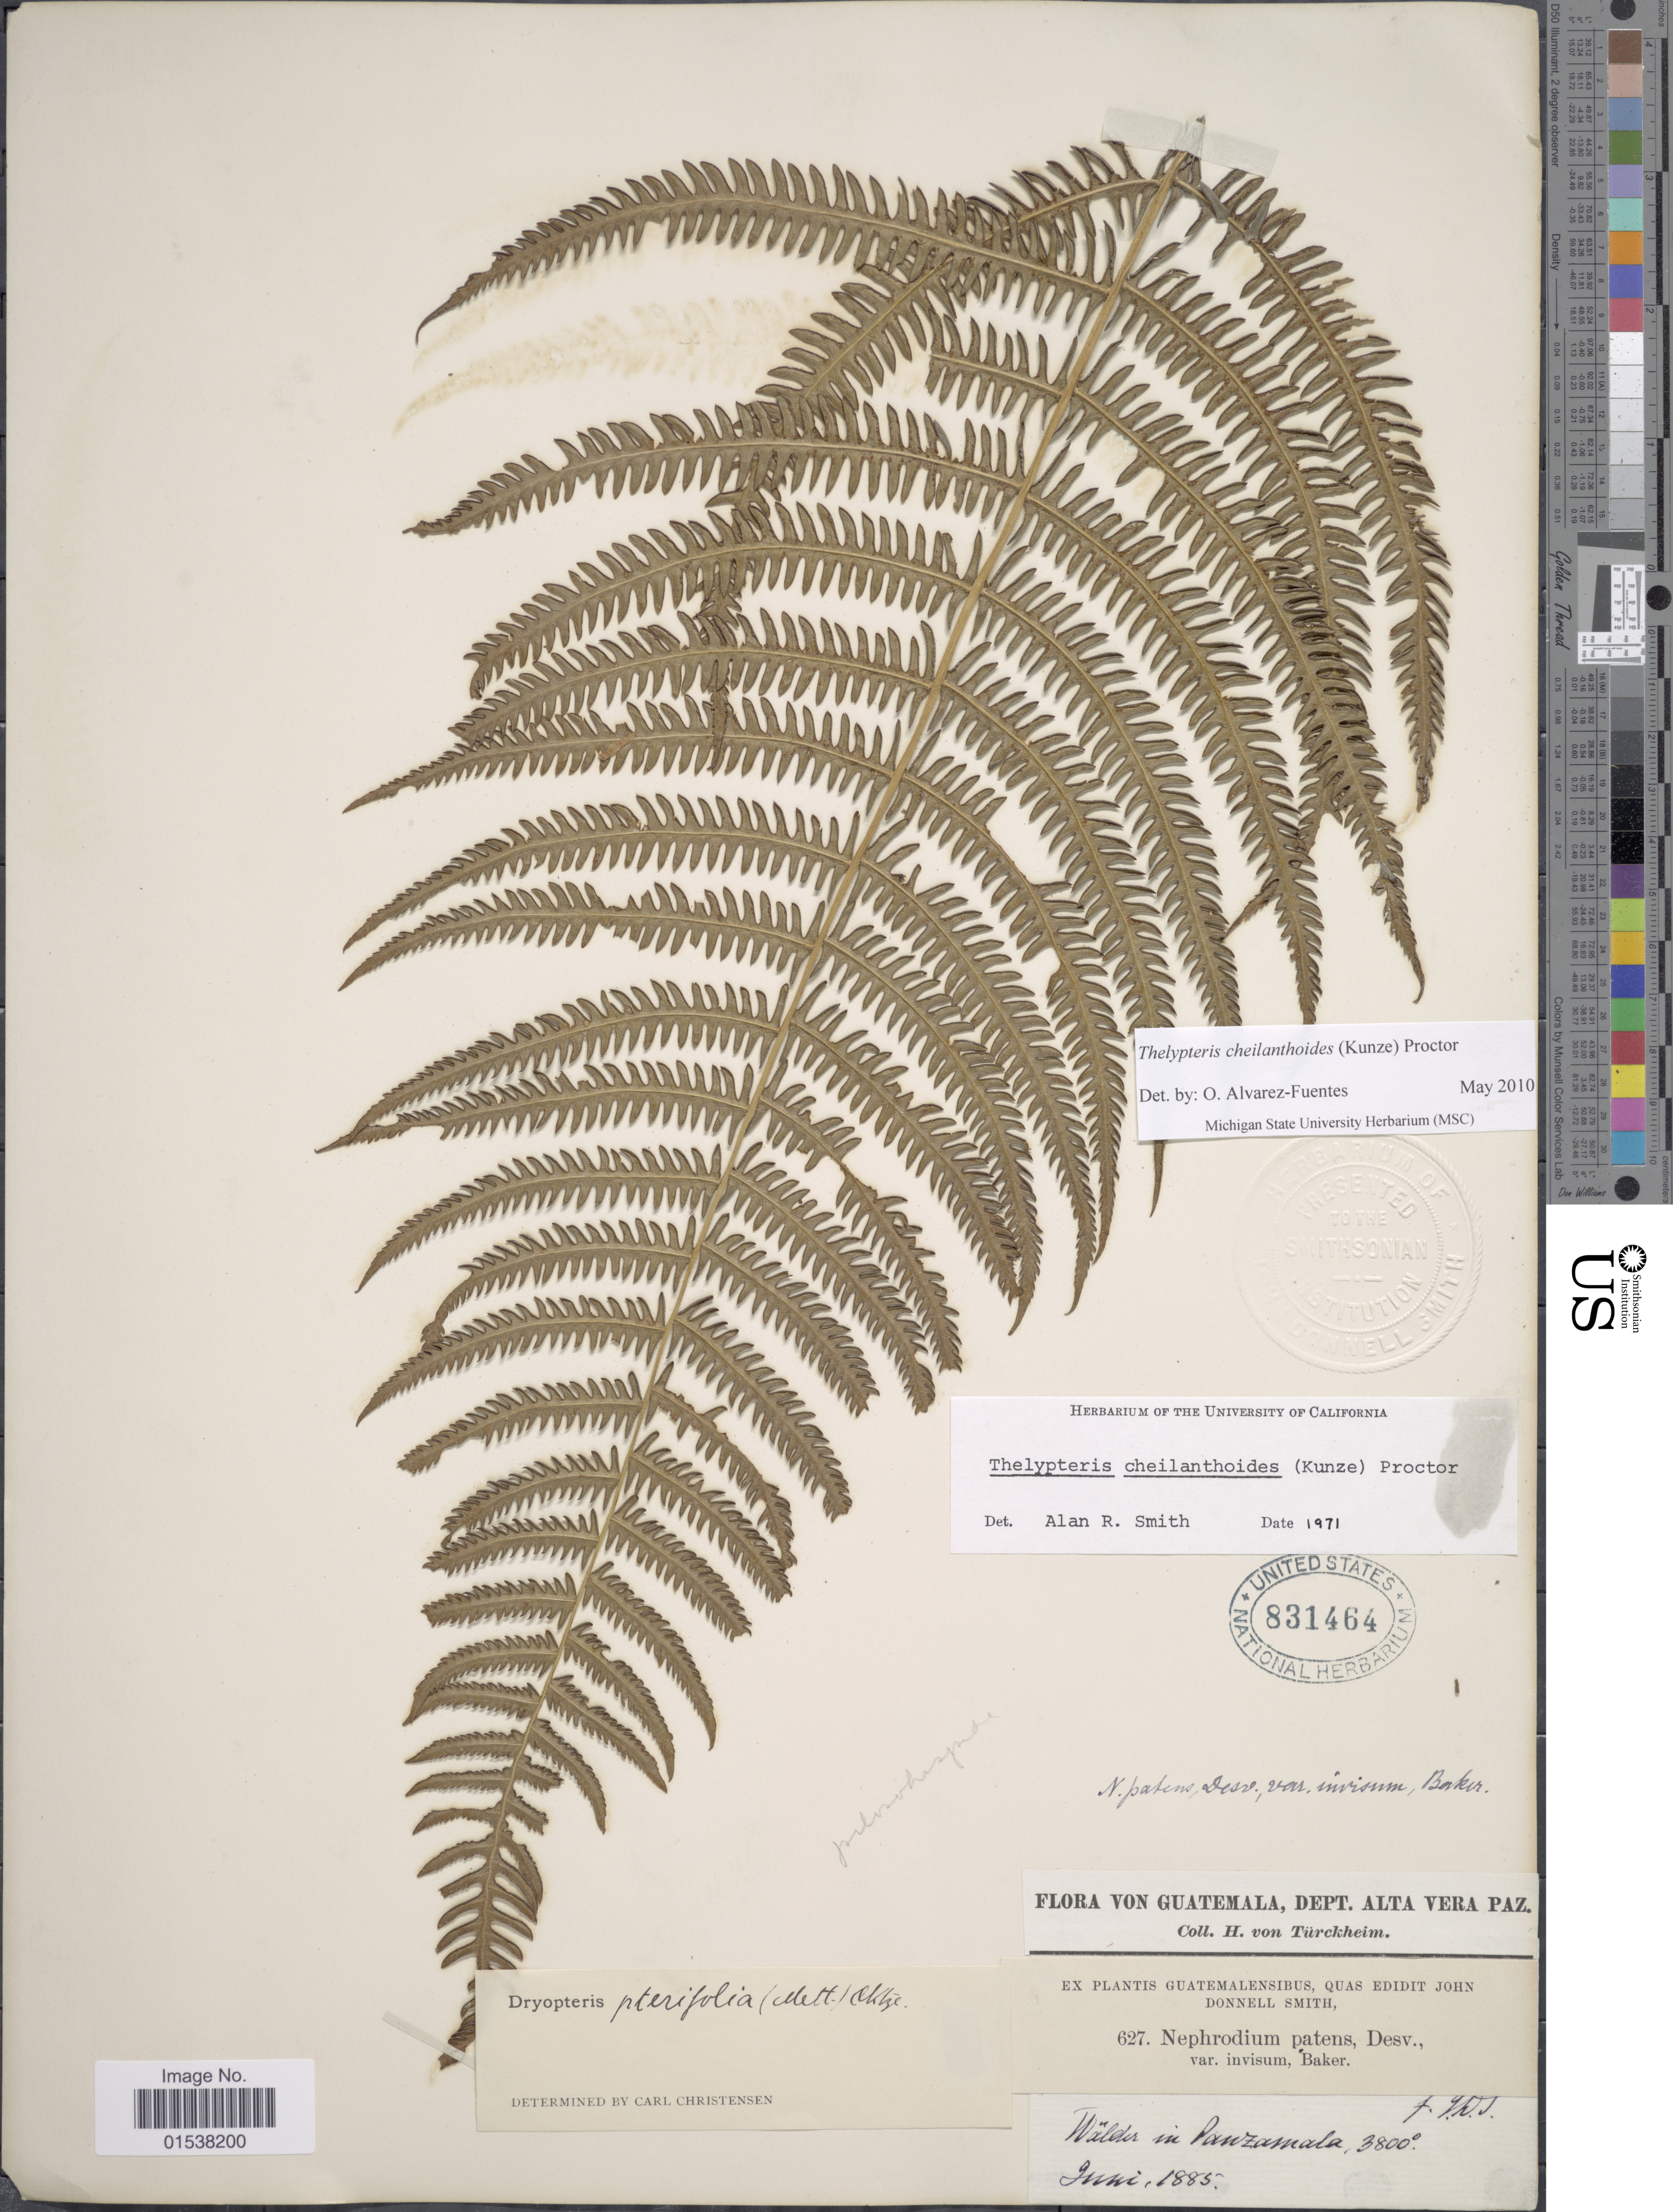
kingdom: Plantae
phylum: Tracheophyta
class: Polypodiopsida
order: Polypodiales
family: Thelypteridaceae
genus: Amauropelta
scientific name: Amauropelta cheilanthoides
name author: (Kunze) Á. Löve & D. Löve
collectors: H. von Türckheim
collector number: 627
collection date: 1885-06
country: Guatemala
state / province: Alta Verapaz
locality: Walder in Panzamala [woods in Pansamala]. Dept. Alta Vera Paz.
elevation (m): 1158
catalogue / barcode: US 831464